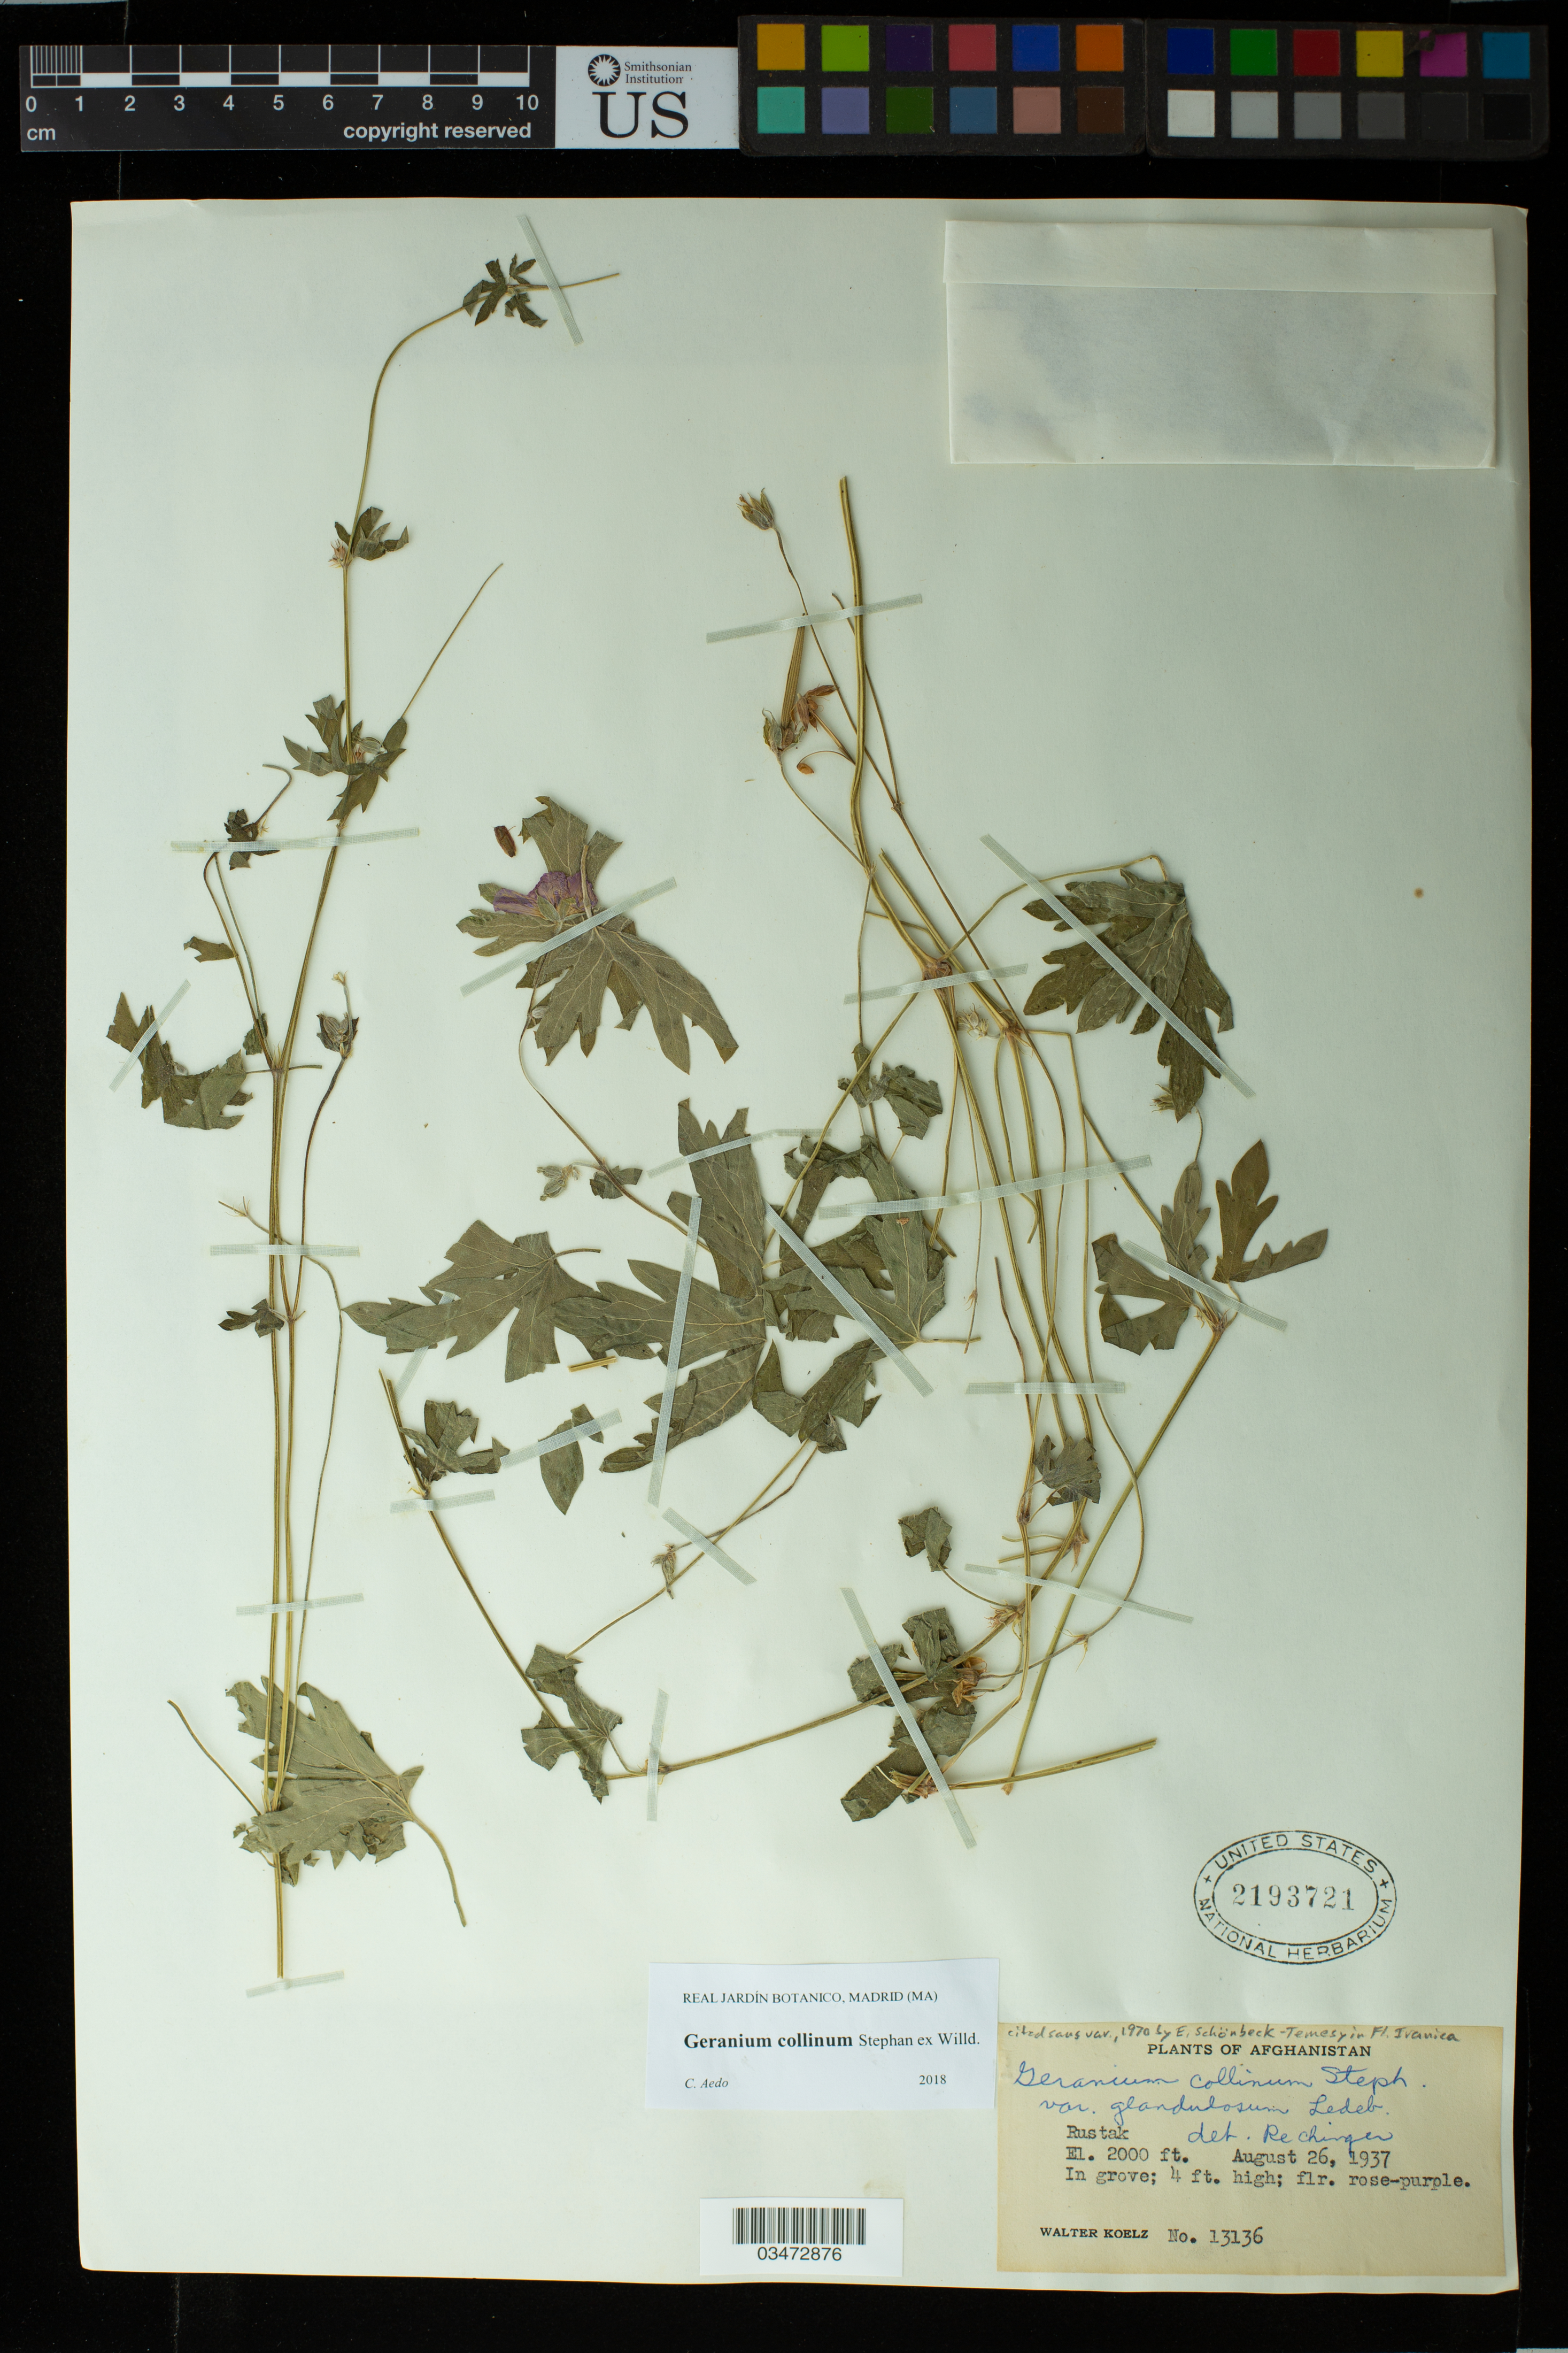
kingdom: Plantae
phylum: Tracheophyta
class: Magnoliopsida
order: Geraniales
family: Geraniaceae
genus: Geranium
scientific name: Geranium collinum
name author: Stephan ex Willd.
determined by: Aedo, C.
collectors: W. N. Koelz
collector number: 13136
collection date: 1937-08-26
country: Afghanistan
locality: Rustak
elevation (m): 610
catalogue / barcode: US 2193721